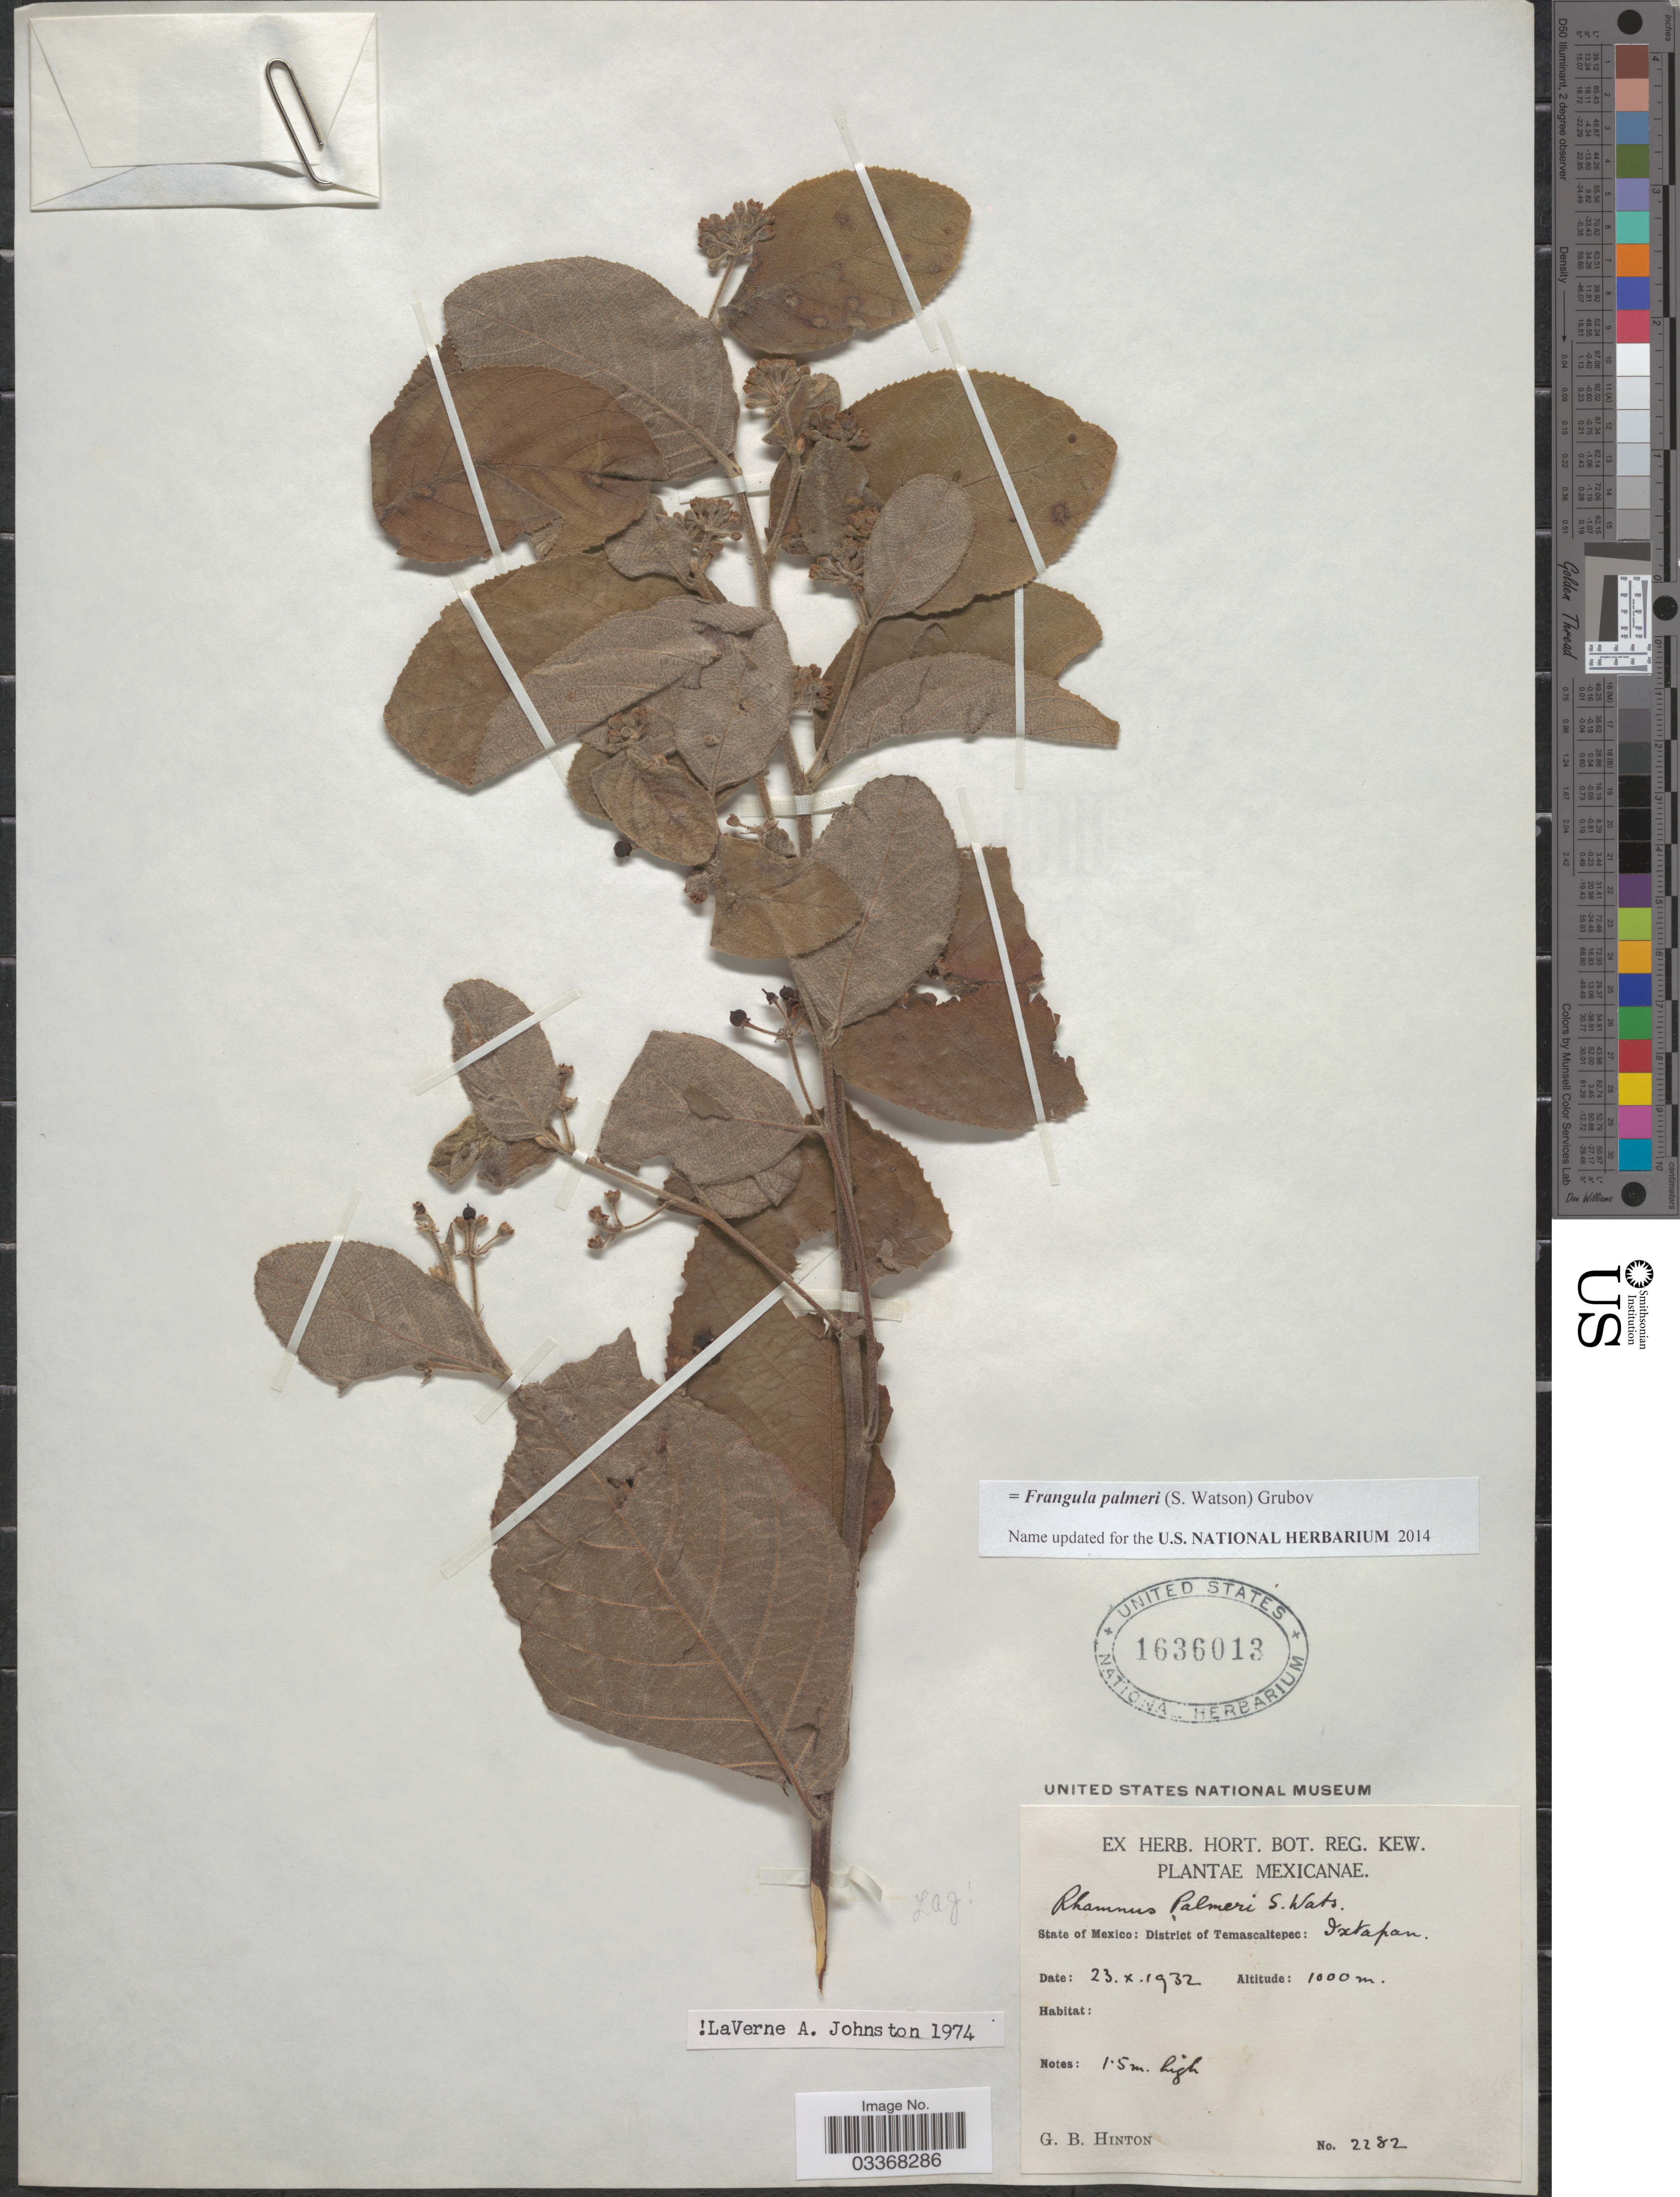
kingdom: Plantae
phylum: Tracheophyta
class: Magnoliopsida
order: Rosales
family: Rhamnaceae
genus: Frangula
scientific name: Frangula palmeri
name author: (S. Watson) Grubov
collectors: G. B. Hinton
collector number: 2282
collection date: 1932-10-23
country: Mexico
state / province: México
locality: District of Temascaltepec; Ixtapan.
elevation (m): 1000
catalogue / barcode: US 1636013